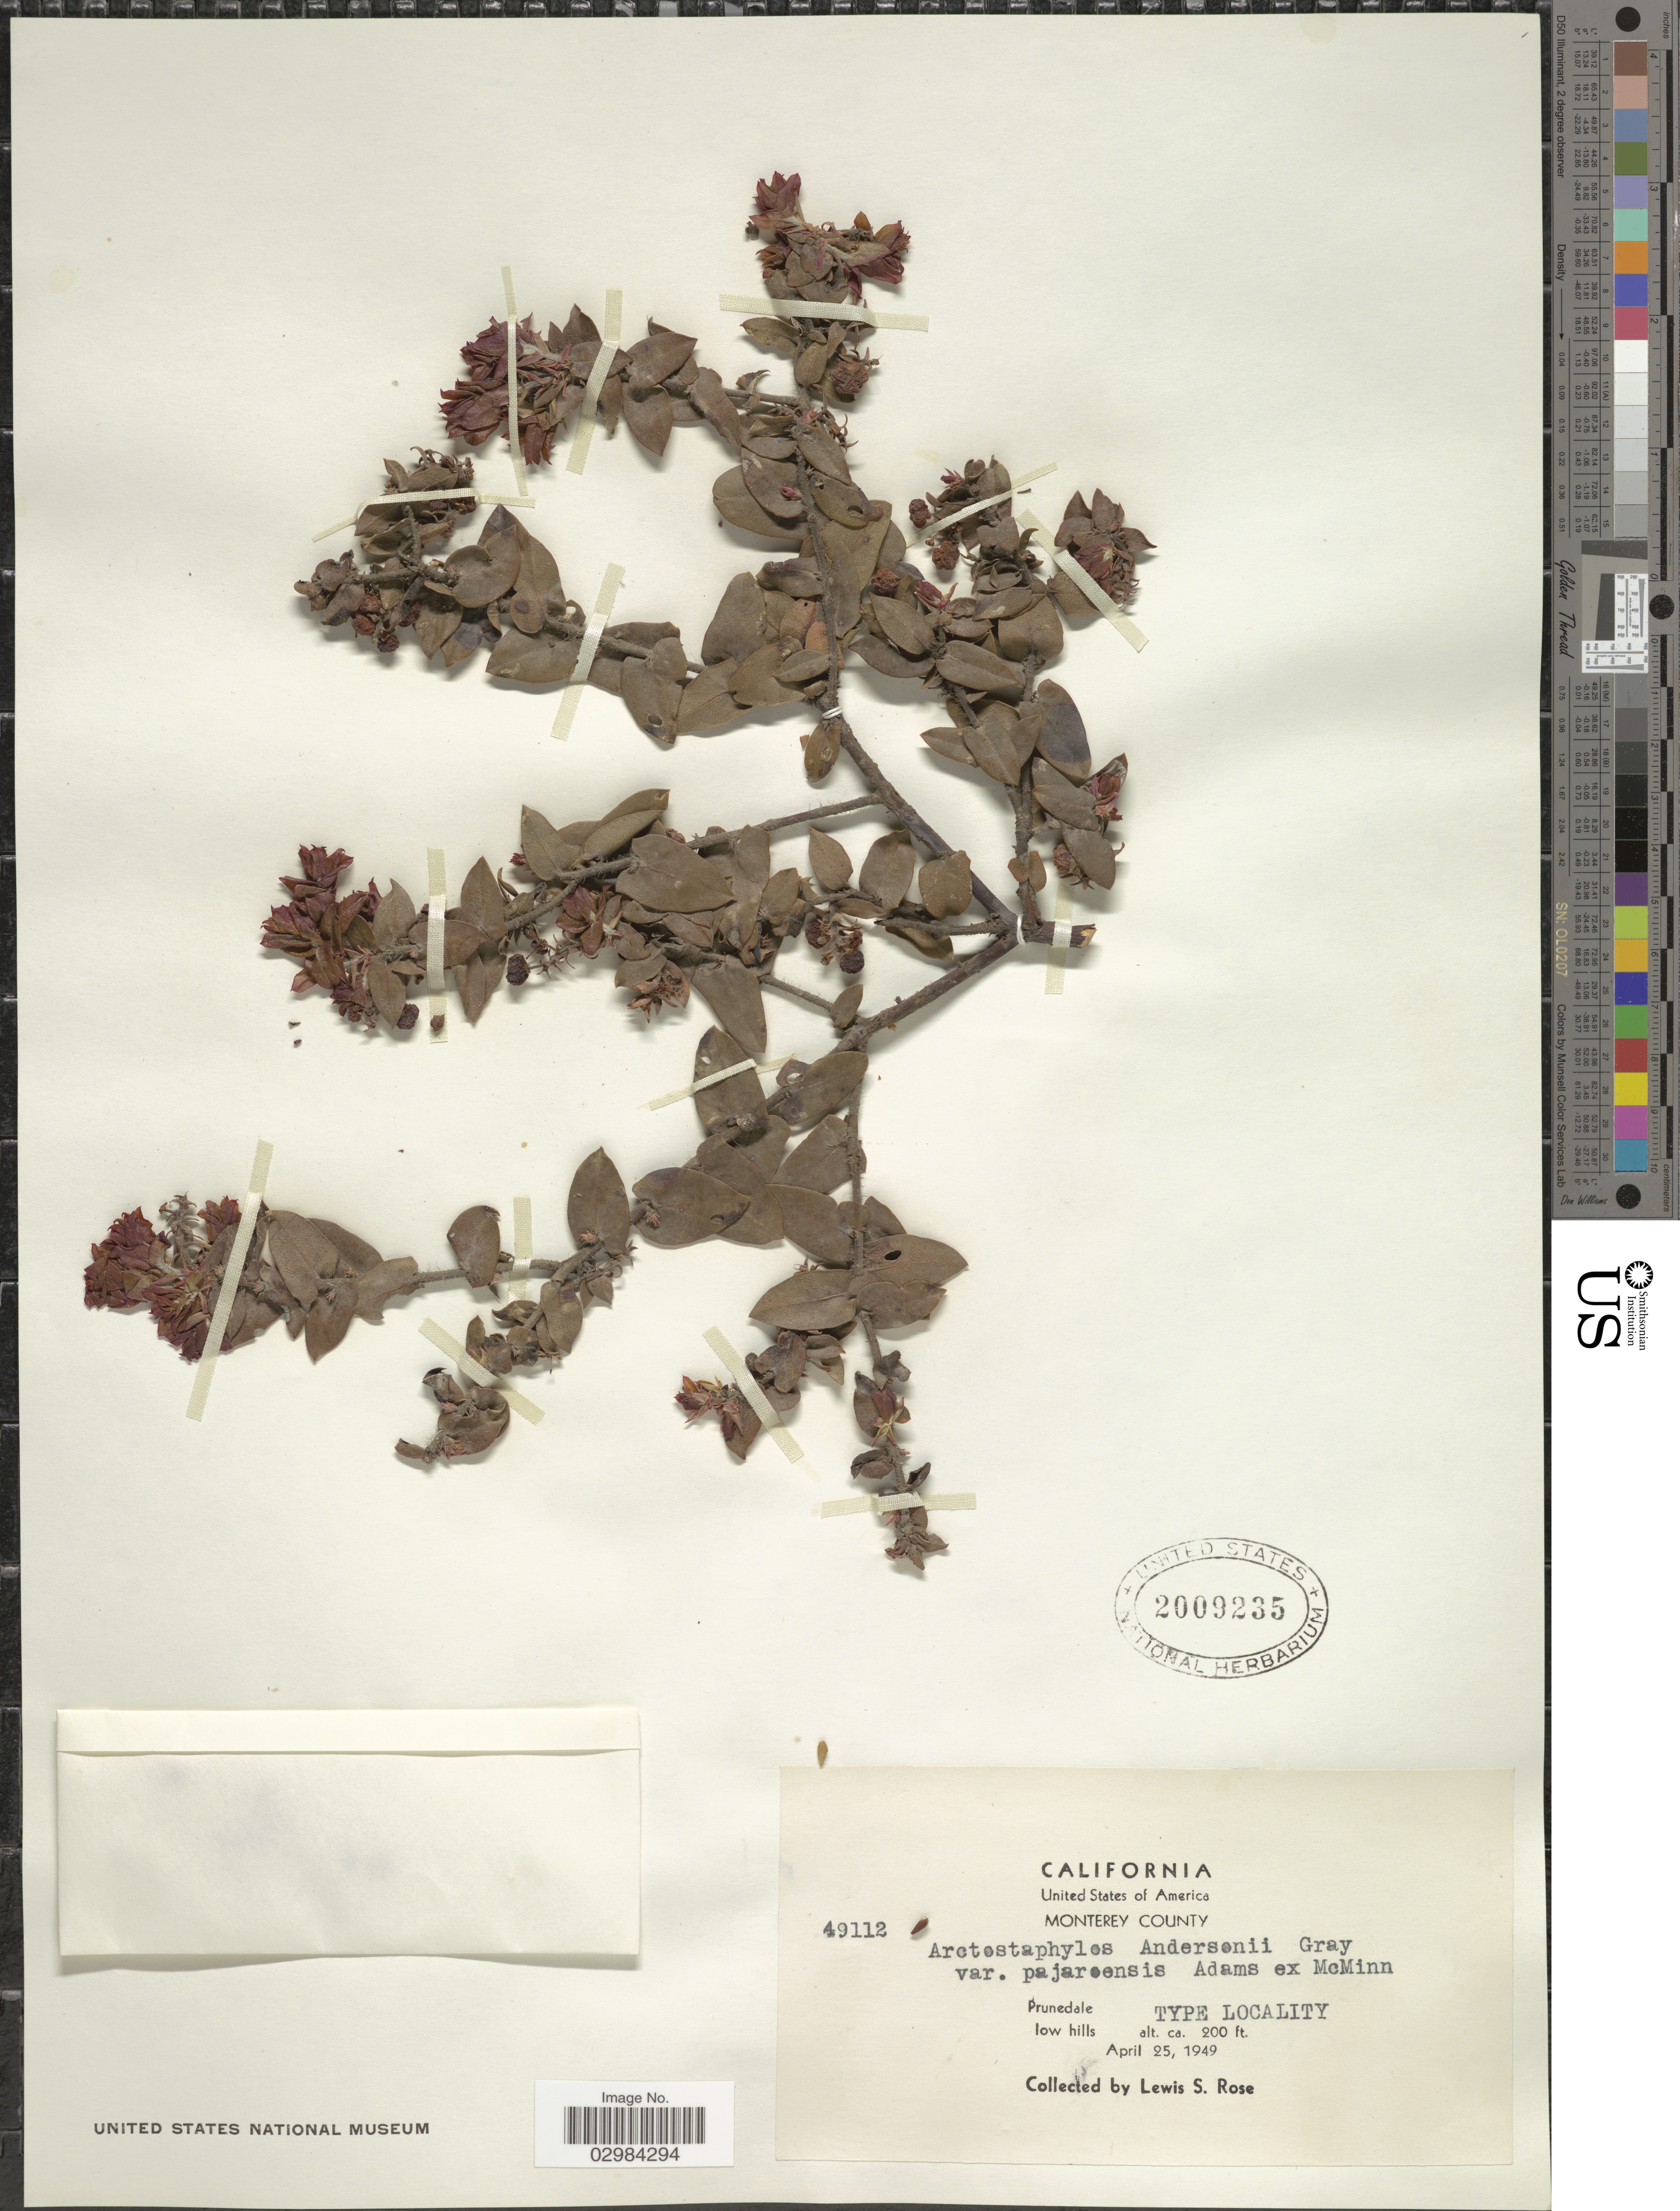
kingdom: Plantae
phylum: Tracheophyta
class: Magnoliopsida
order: Ericales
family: Ericaceae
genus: Arctostaphylos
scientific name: Arctostaphylos pajaroensis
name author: J.E. Adams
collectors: L. S. Rose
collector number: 49112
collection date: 1949-04-25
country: United States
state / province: California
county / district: Monterey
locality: Monterey County, Prunedale.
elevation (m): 61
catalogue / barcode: US 2009235